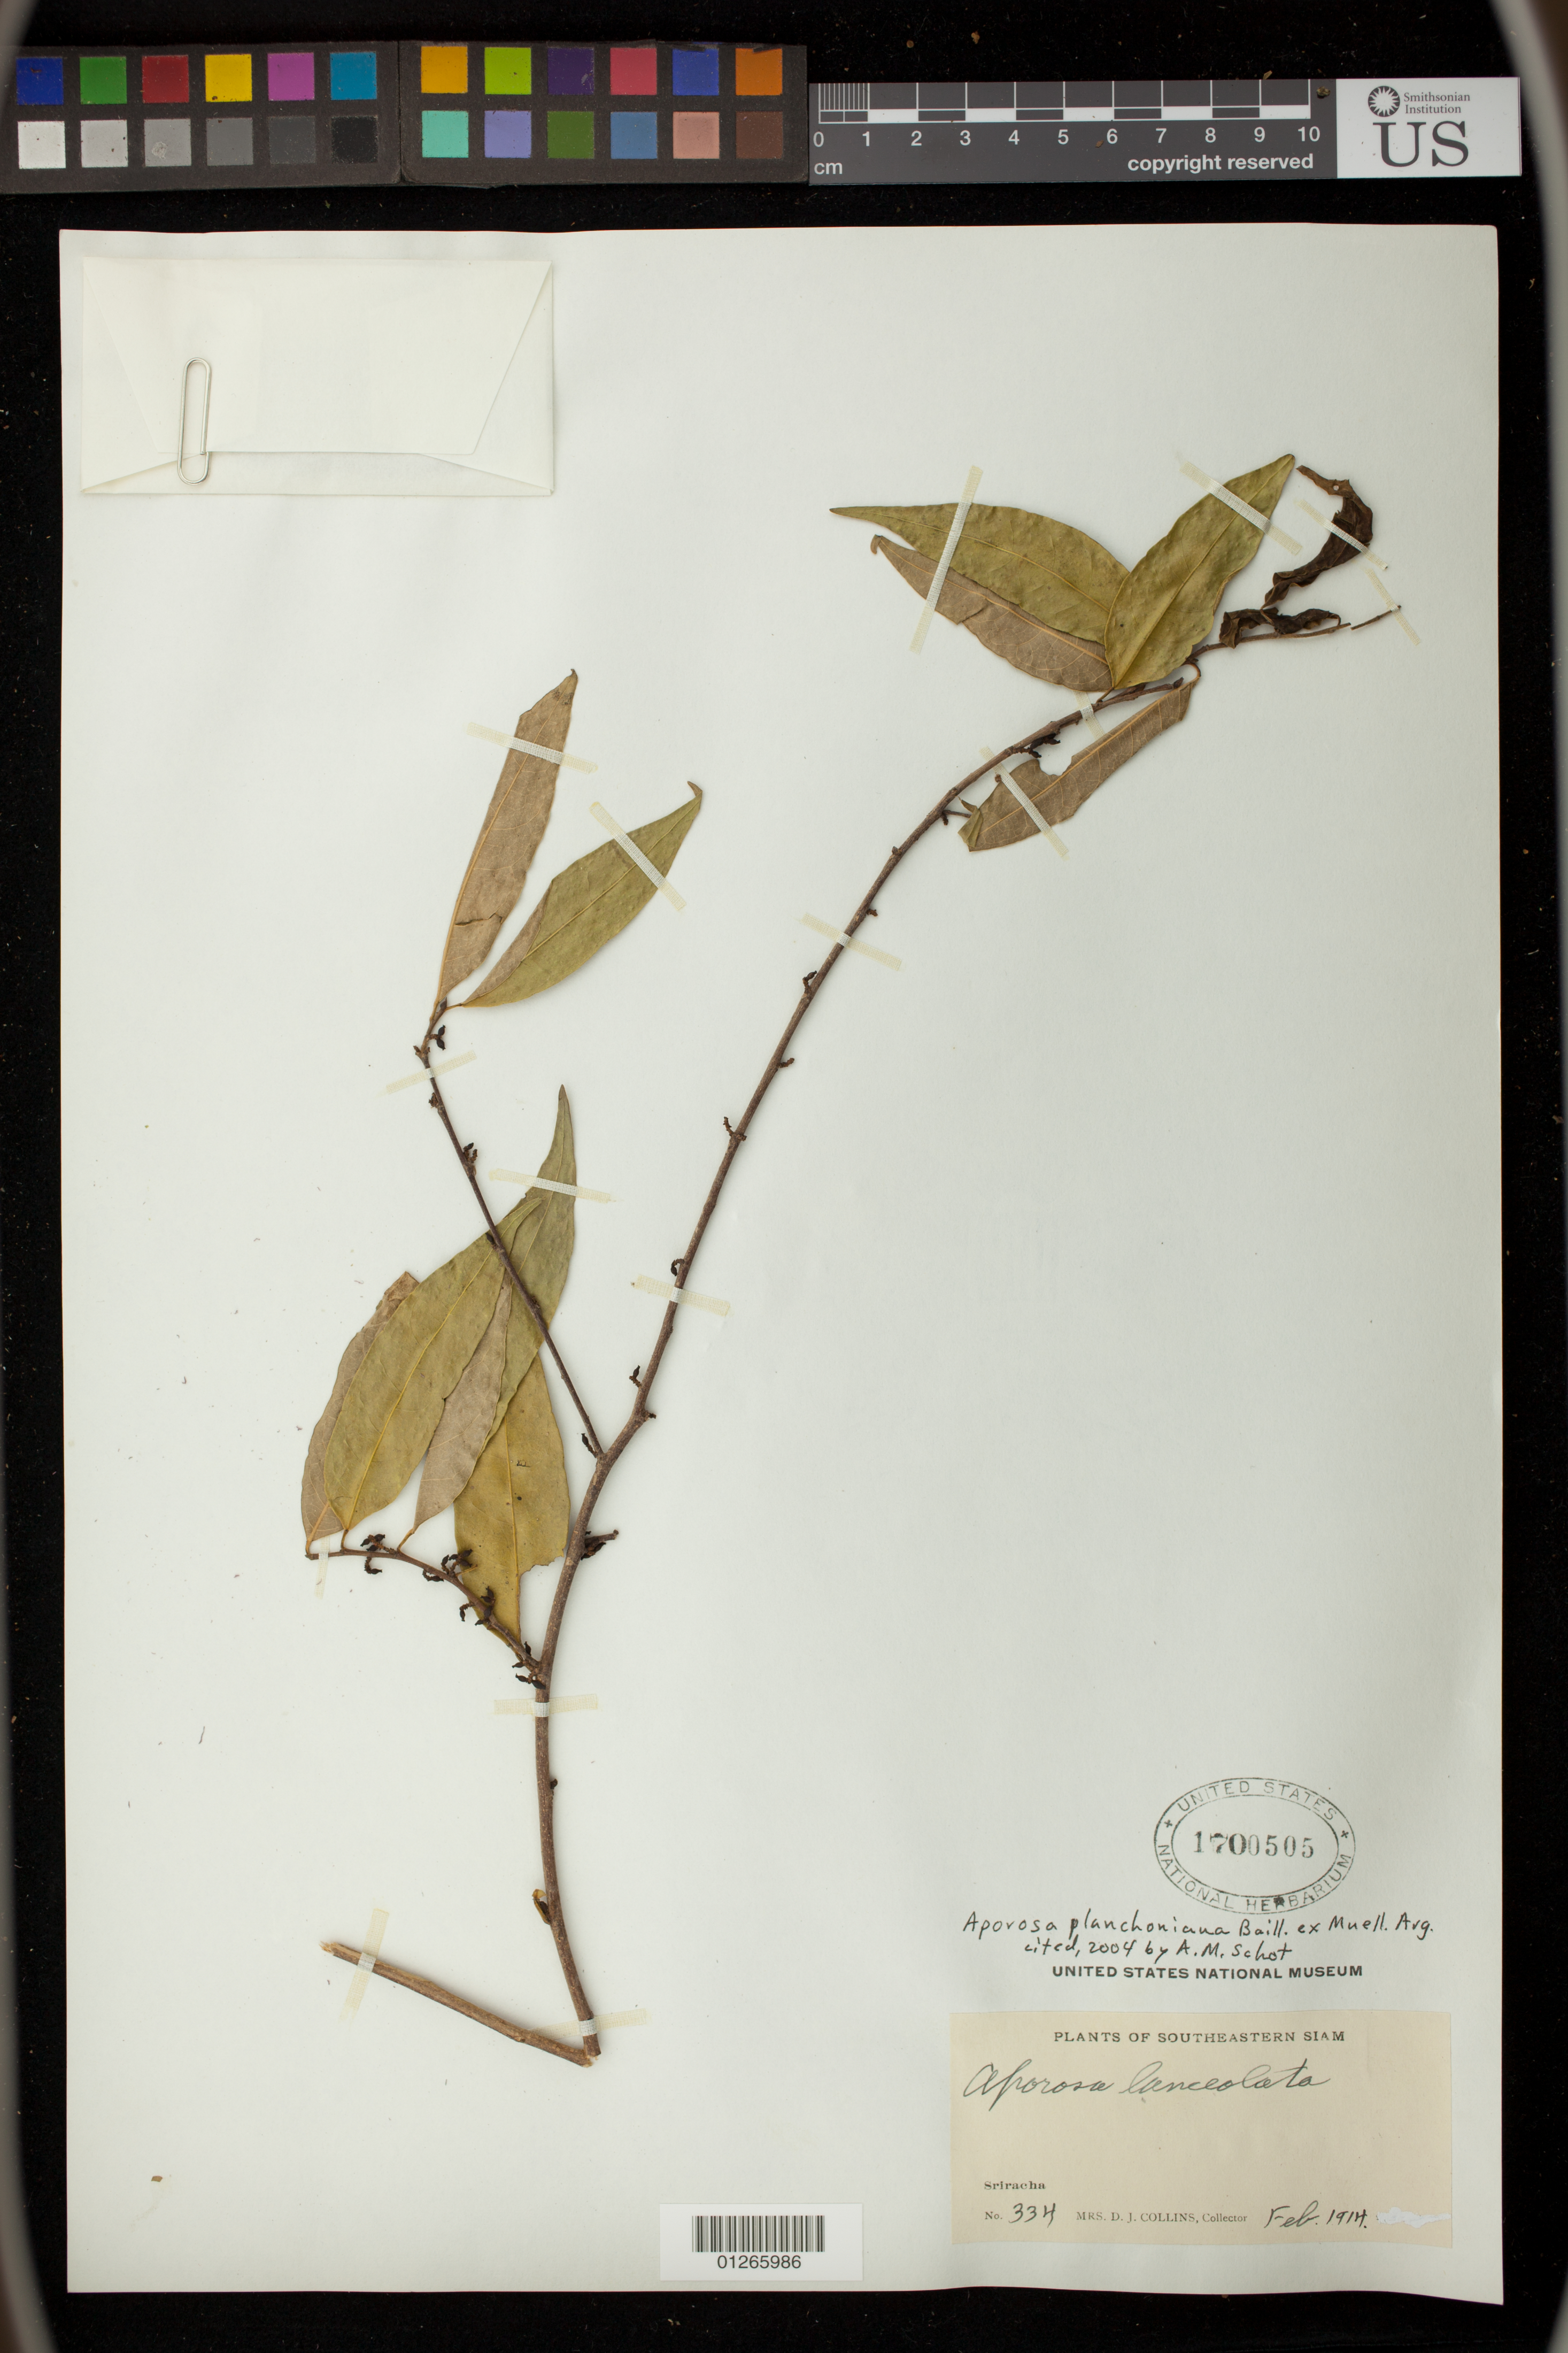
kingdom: Plantae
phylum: Tracheophyta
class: Magnoliopsida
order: Malpighiales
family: Phyllanthaceae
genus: Aporosa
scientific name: Aporosa planchoniana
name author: Baill. ex Müll. Arg.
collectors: Mrs. D. J. Collins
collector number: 334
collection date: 1914-02-01/1914-02-28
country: Thailand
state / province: Chon Buri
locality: Sriracha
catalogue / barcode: US 1700505